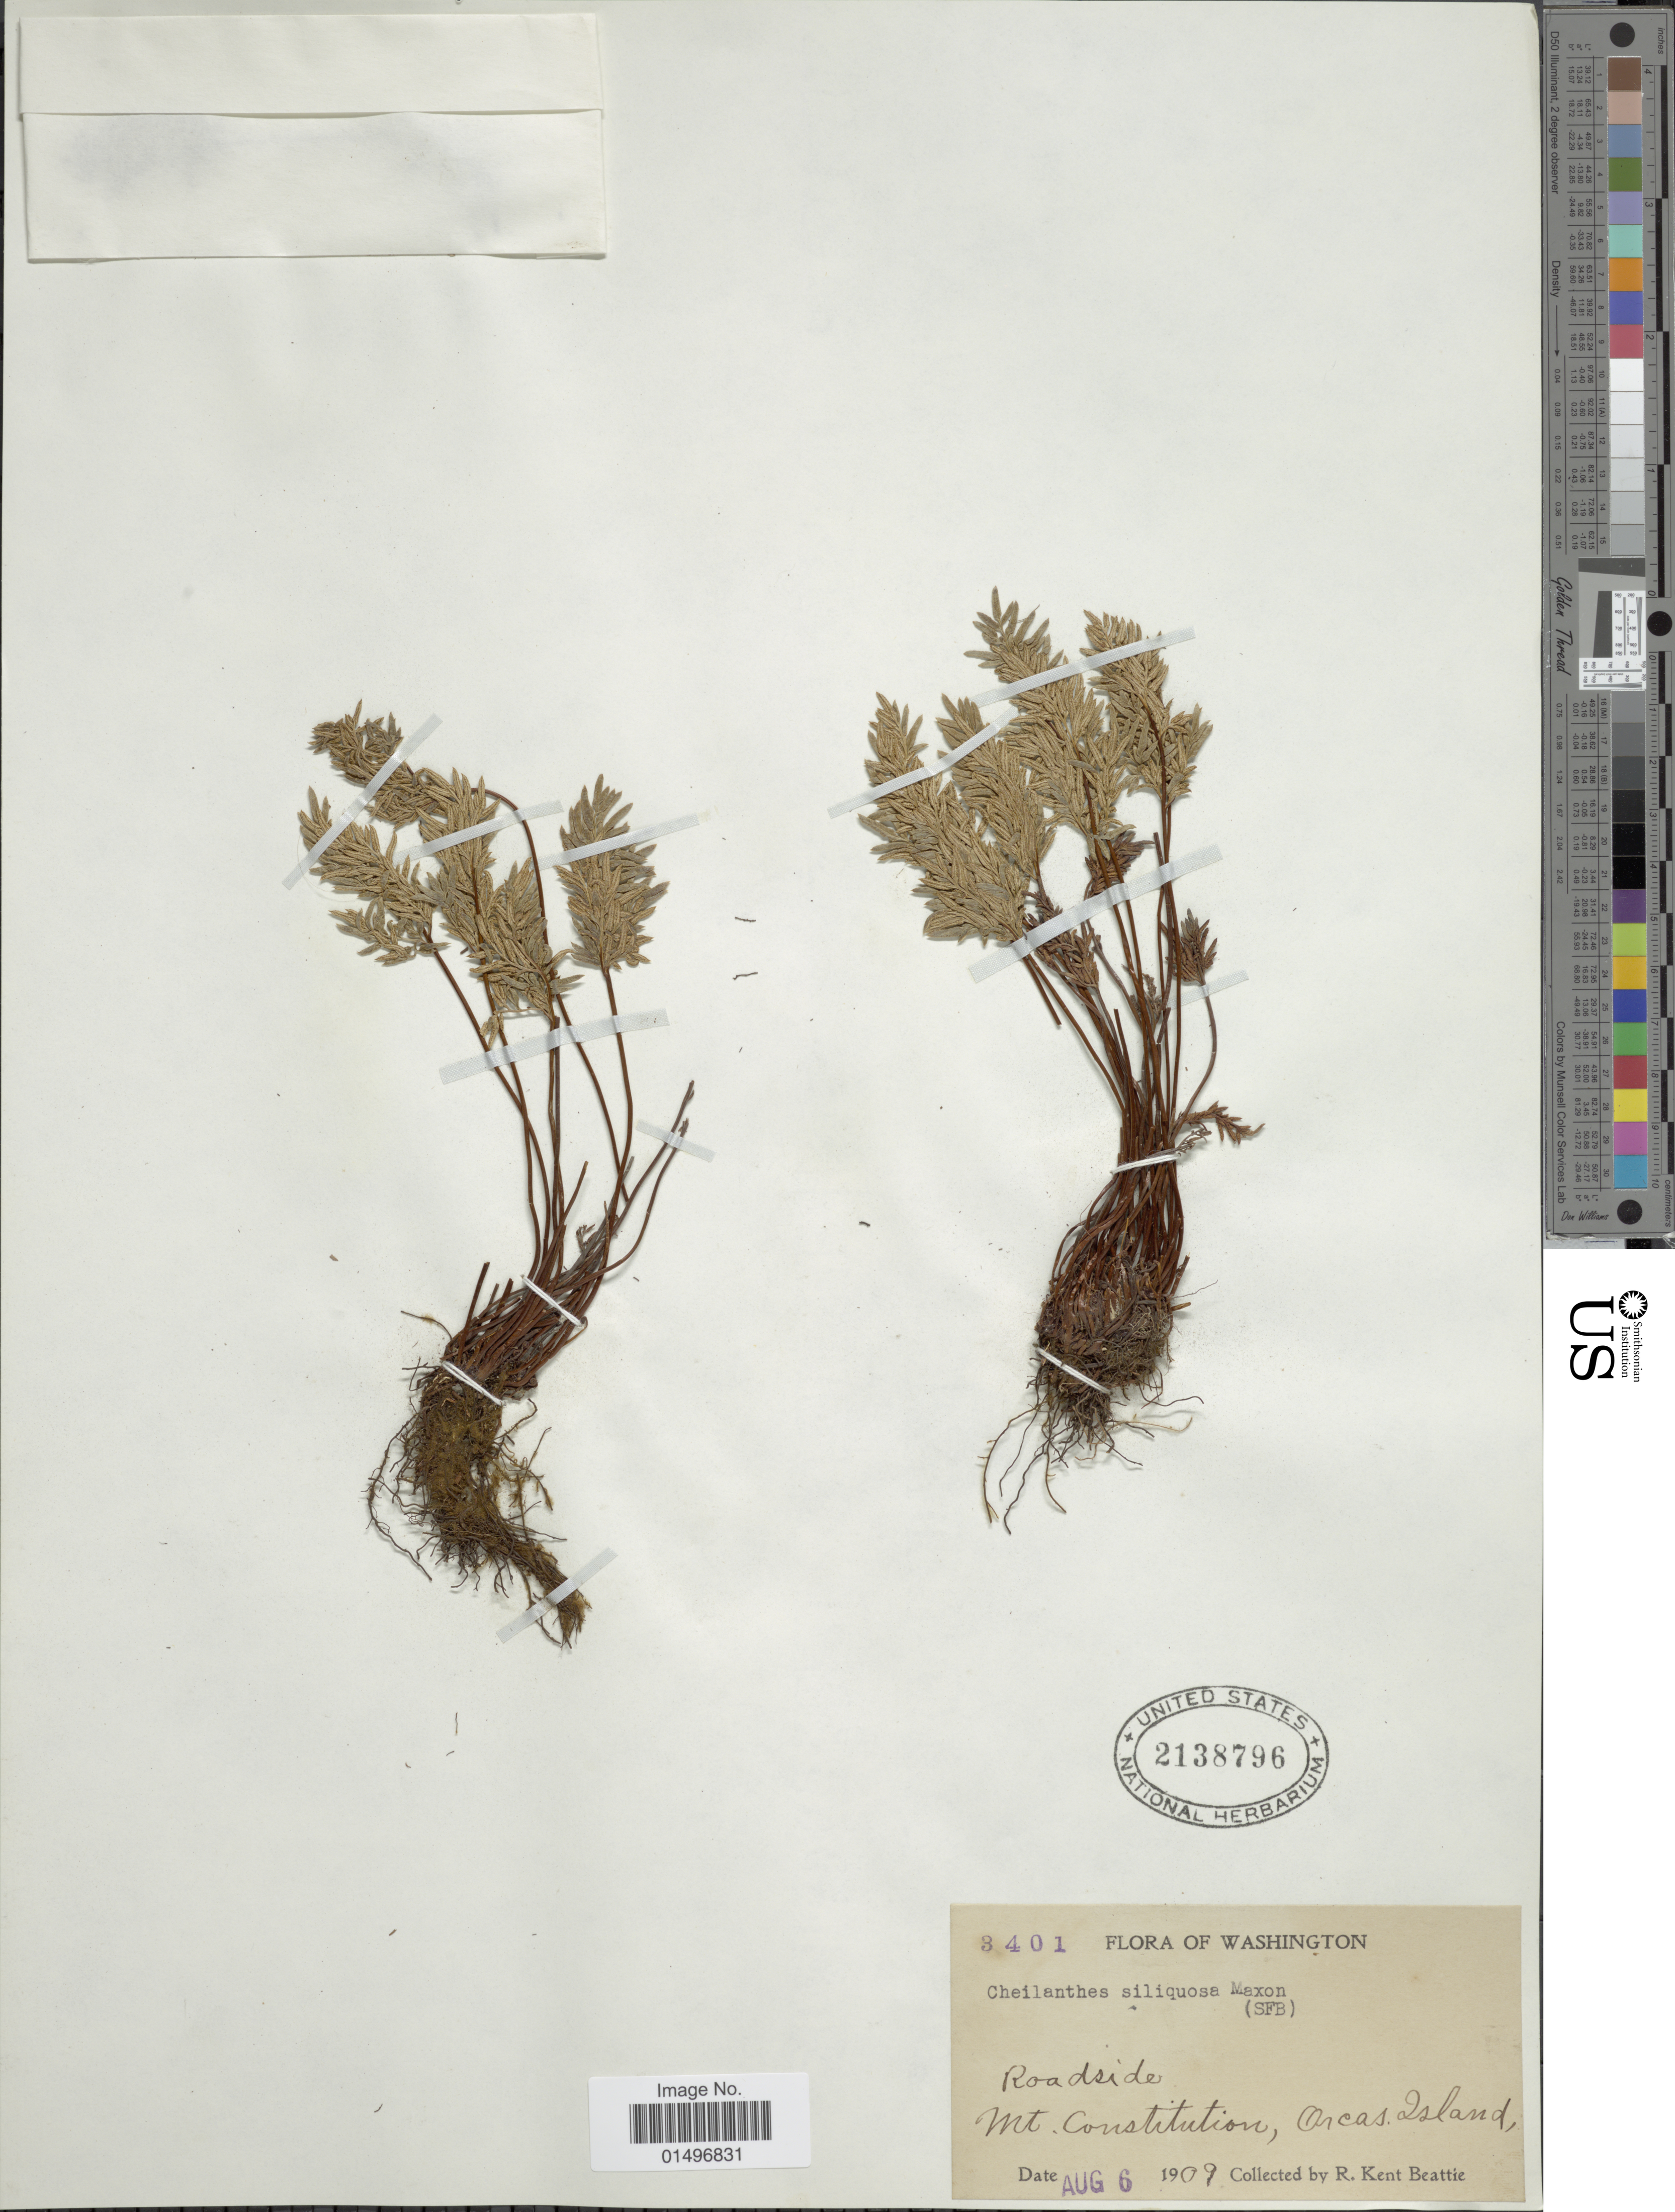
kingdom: Plantae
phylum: Tracheophyta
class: Polypodiopsida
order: Polypodiales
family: Pteridaceae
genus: Aspidotis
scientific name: Aspidotis densa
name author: (Brack.) Lellinger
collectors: R. K. Beattie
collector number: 3401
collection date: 1909-08-06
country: United States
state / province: Washington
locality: Washington, Mt. Constitution, Orcas Island.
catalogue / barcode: US 2138796